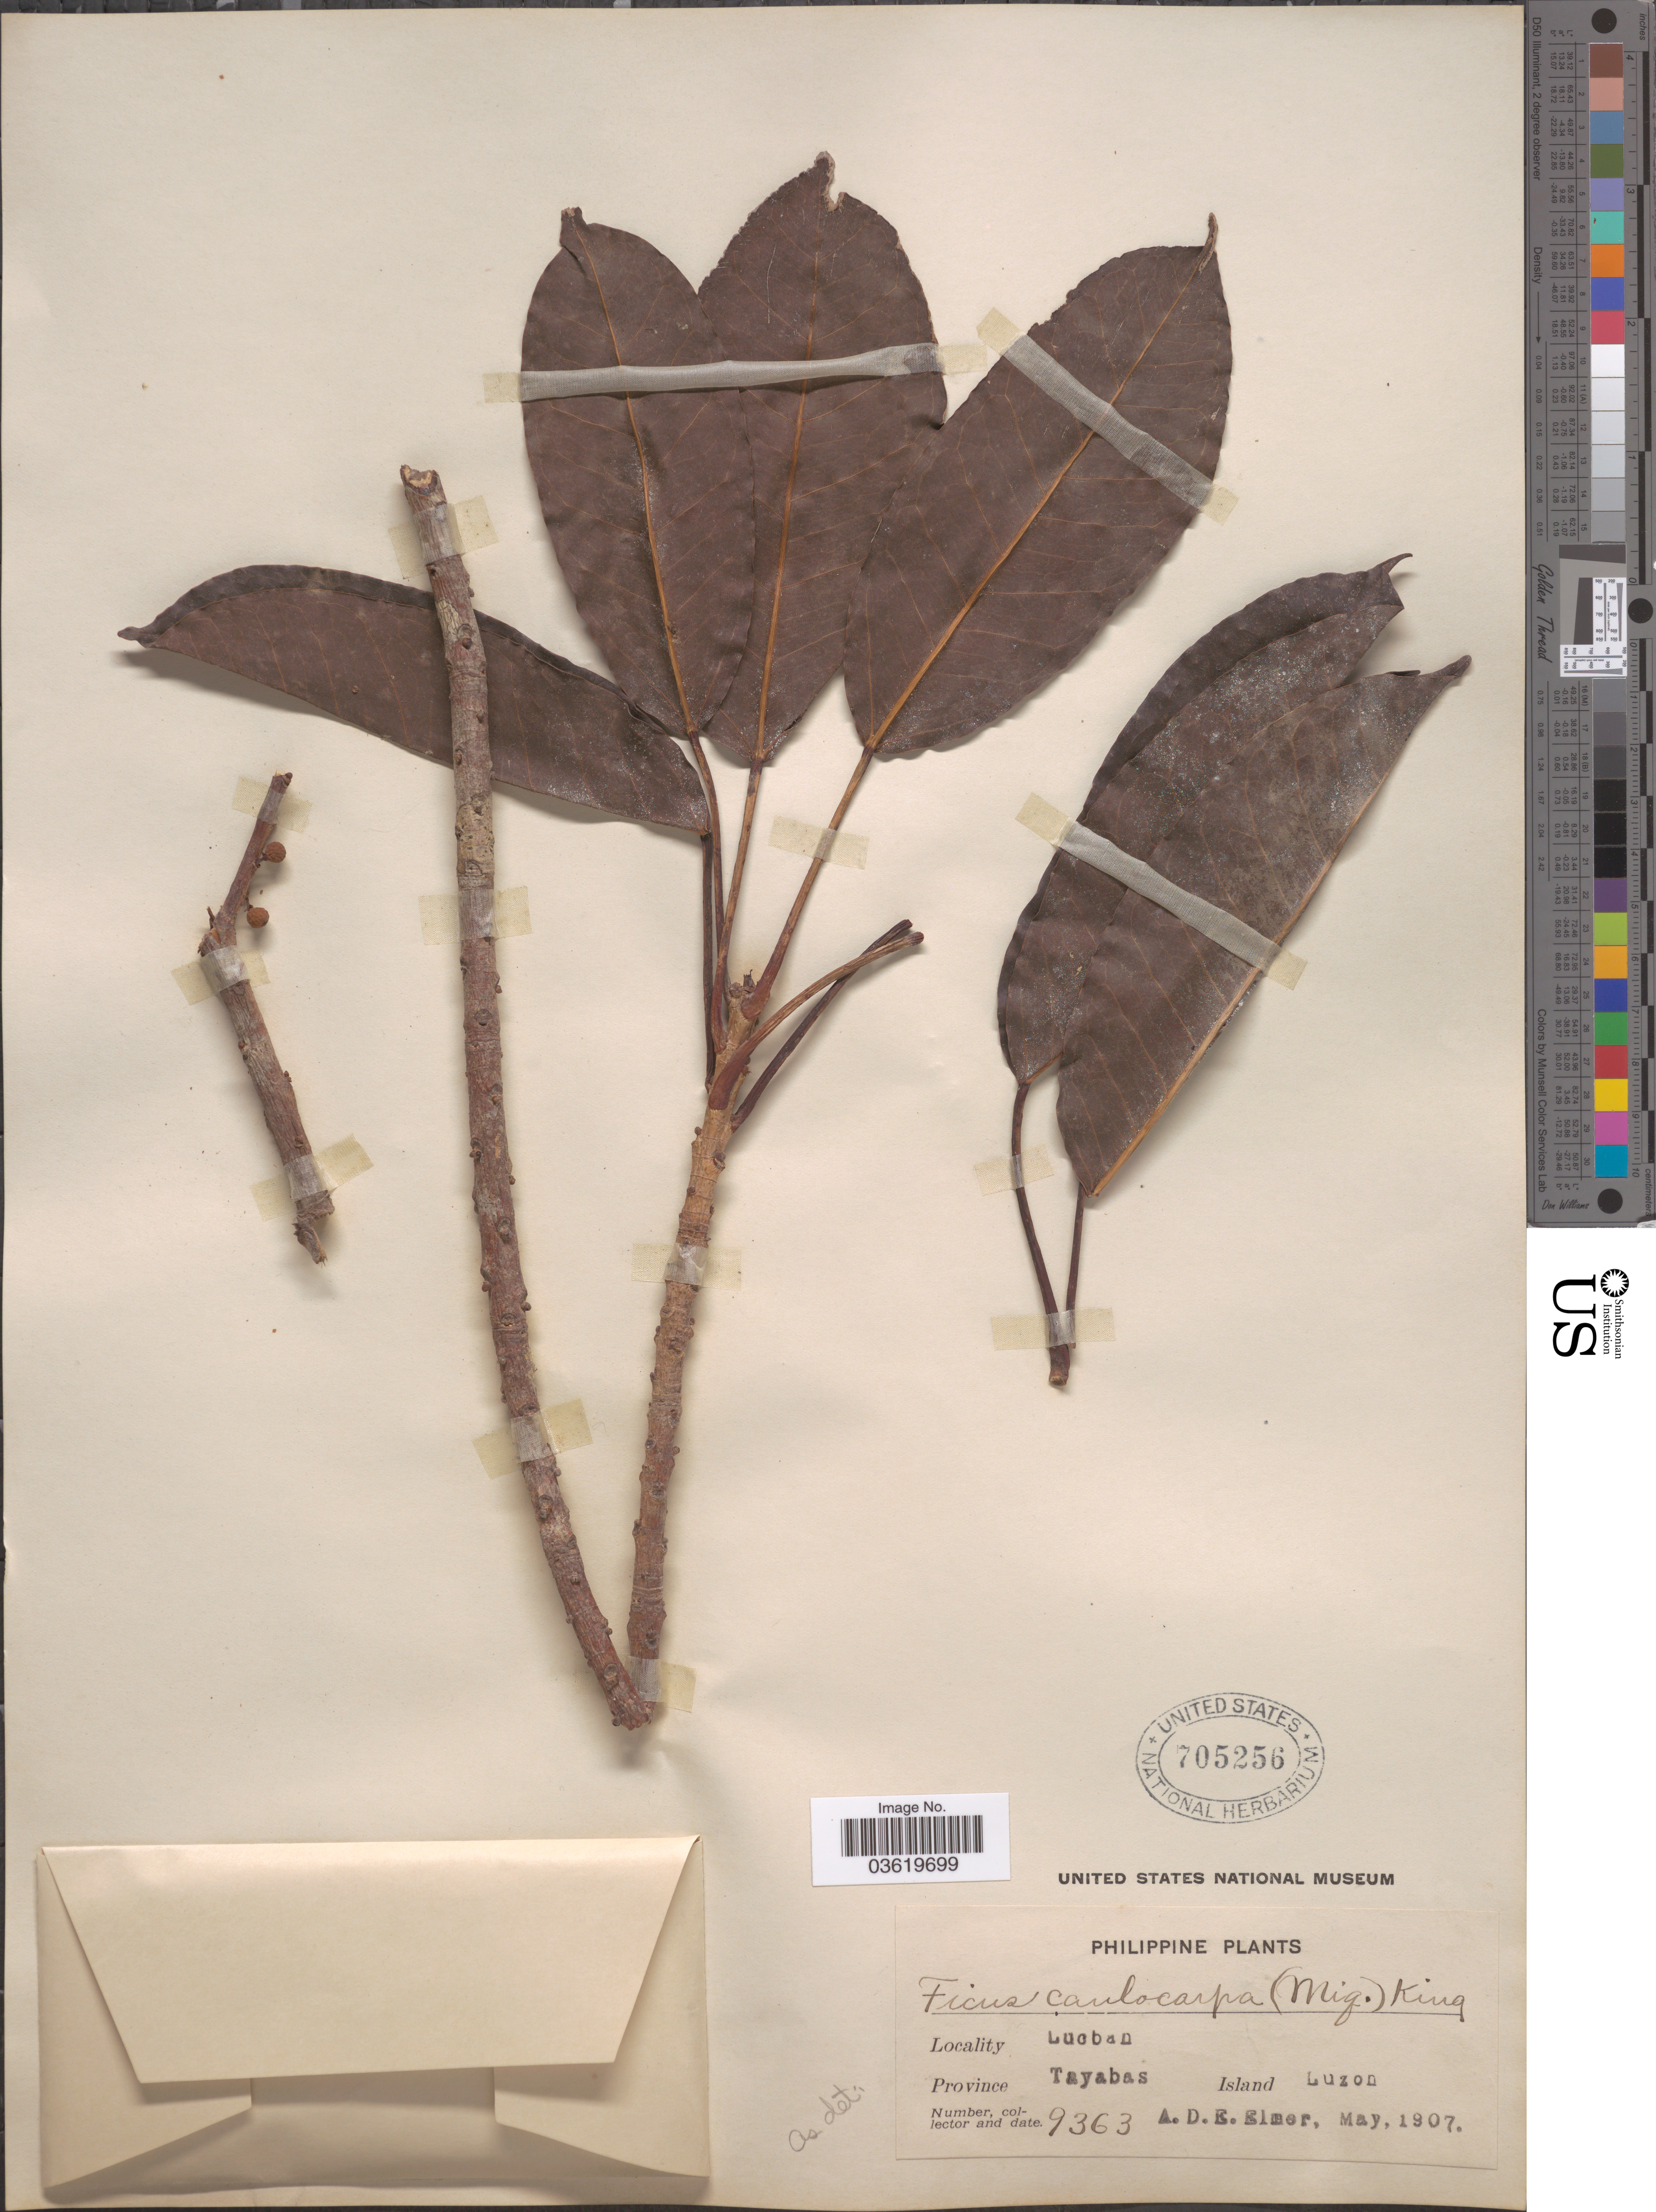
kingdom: Plantae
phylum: Tracheophyta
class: Magnoliopsida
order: Rosales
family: Moraceae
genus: Ficus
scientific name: Ficus stipulosa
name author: (Miq.) Miq.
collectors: A. D. E. Elmer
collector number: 9363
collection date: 1907-05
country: Philippines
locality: Lucban. Province Tayabas. Island Luzon.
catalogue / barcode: US 705256